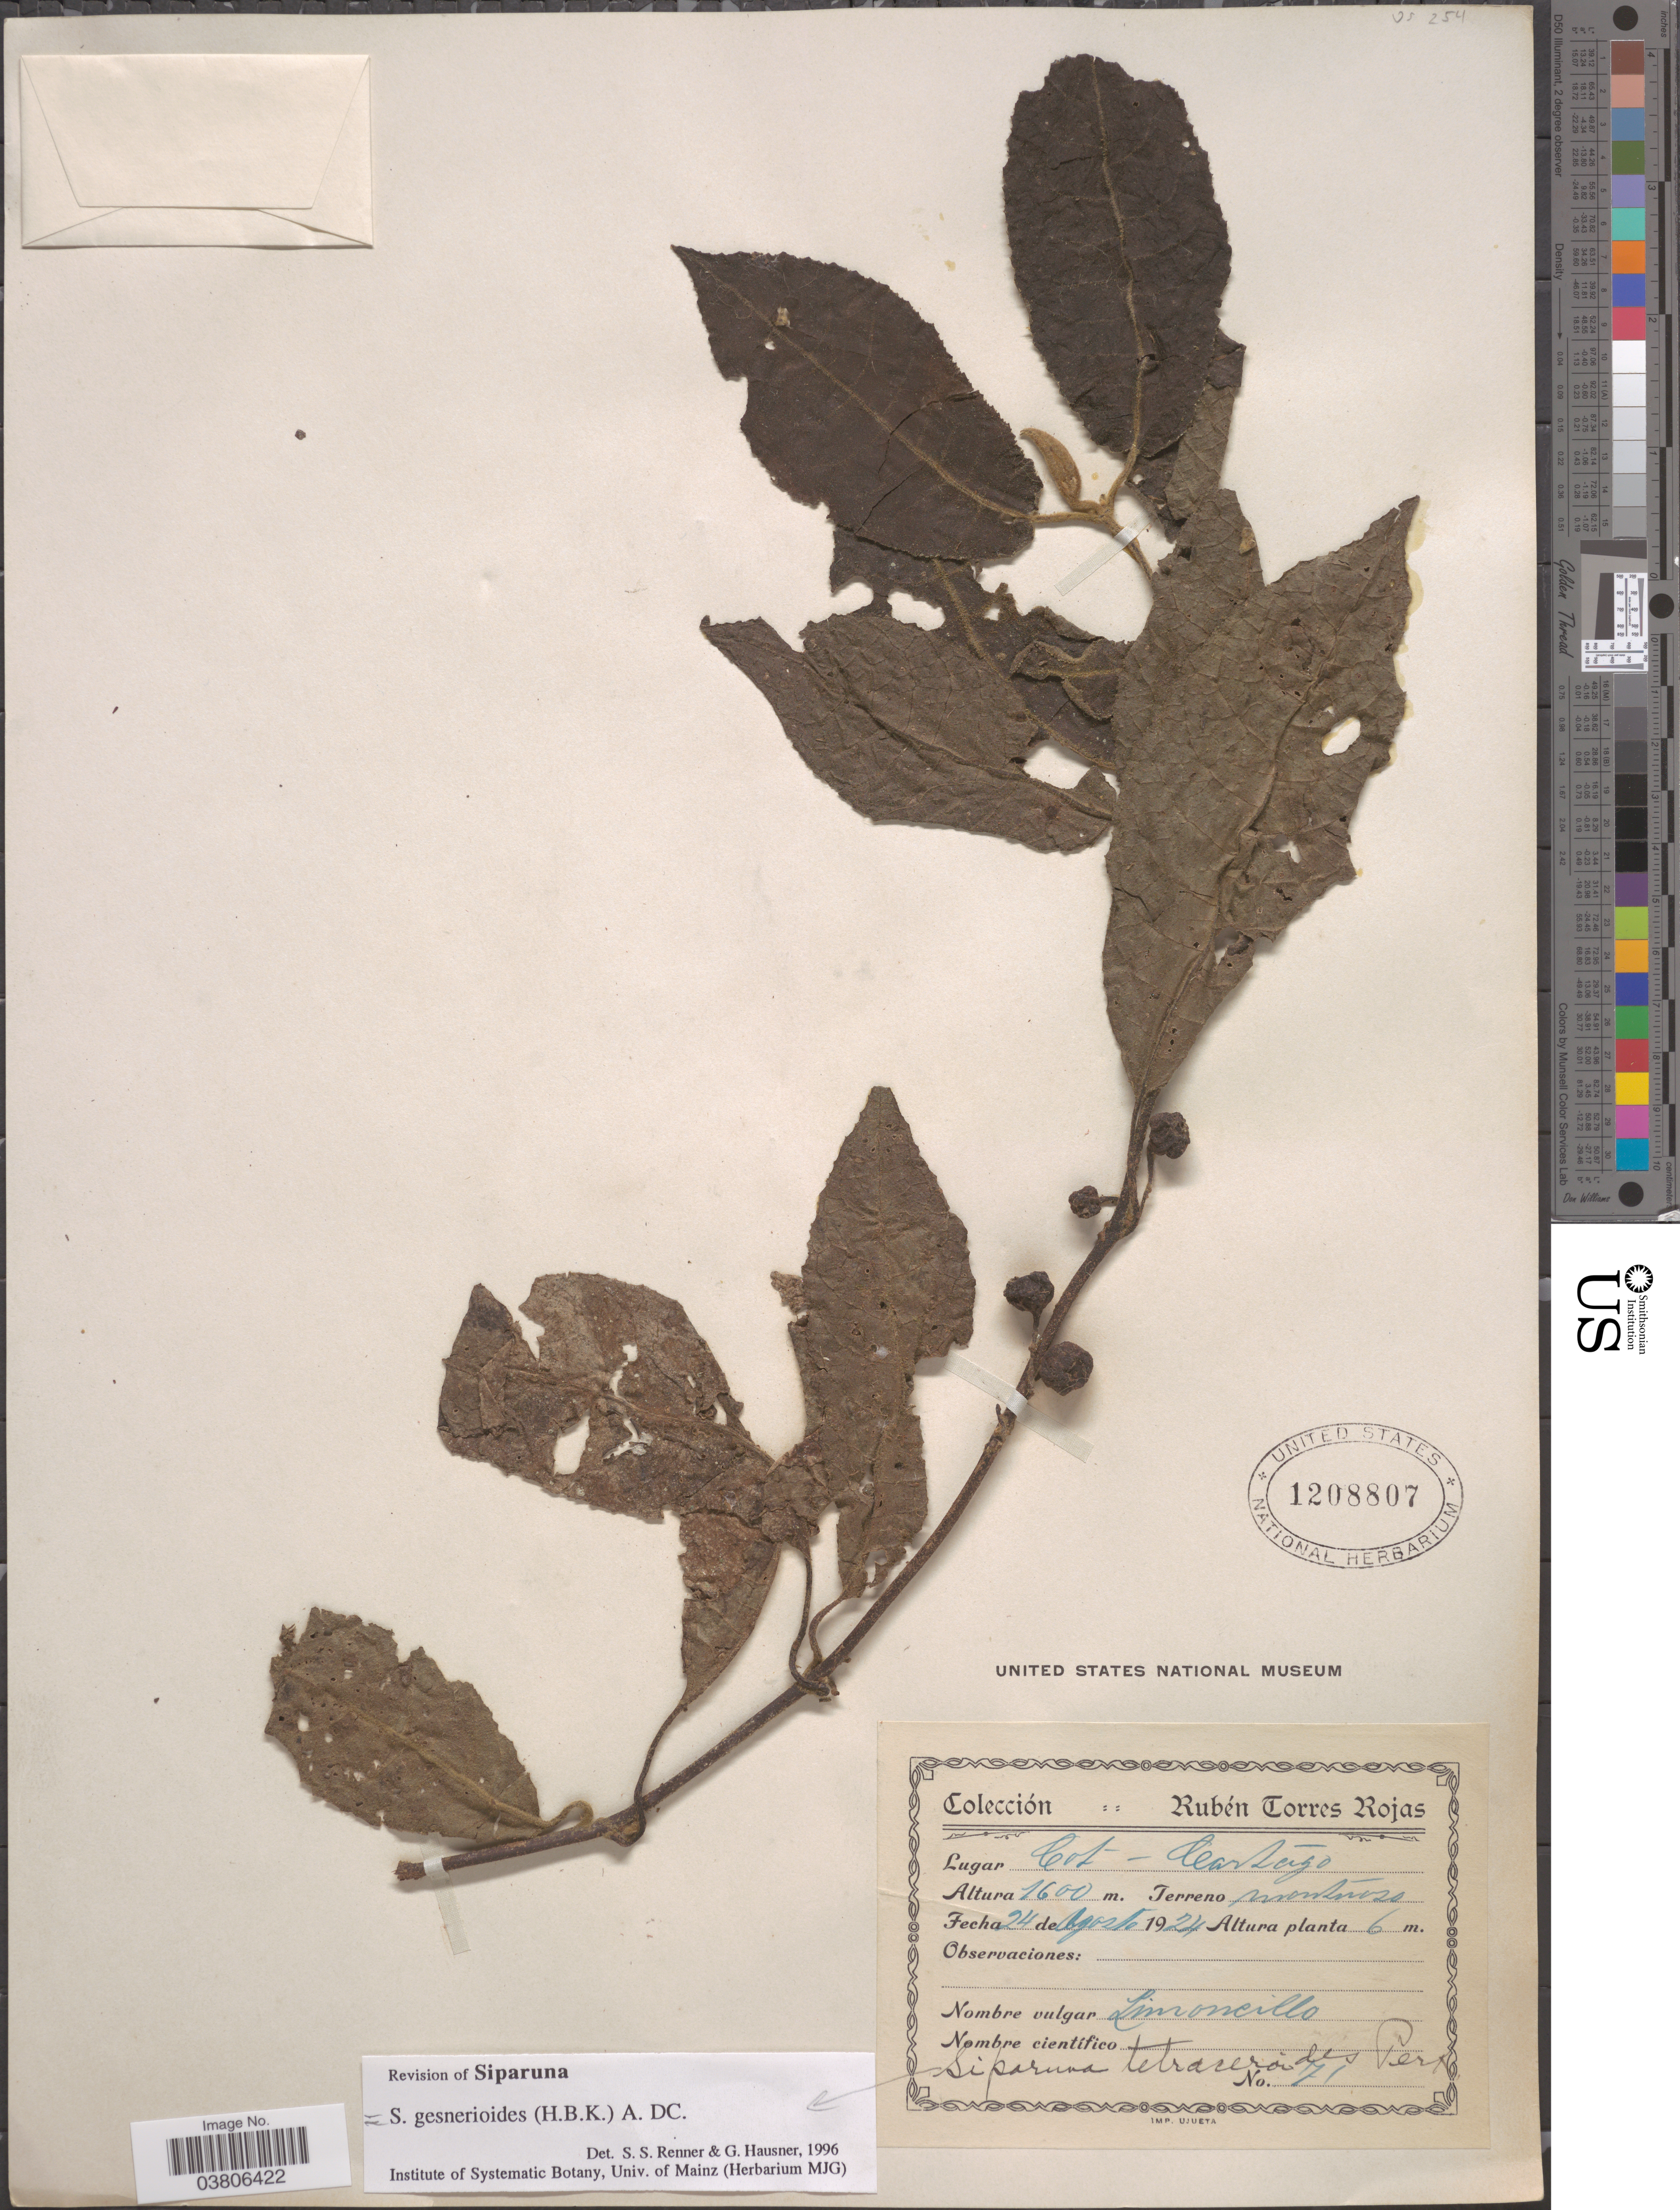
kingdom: Plantae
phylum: Tracheophyta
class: Magnoliopsida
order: Laurales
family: Siparunaceae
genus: Siparuna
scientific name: Siparuna gesnerioides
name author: (Kunth) A. DC.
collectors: R. Torres Rojas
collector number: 71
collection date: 1924-08-24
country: Costa Rica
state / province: Cartago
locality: Cot-Cartago.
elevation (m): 1600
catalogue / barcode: US 1208807